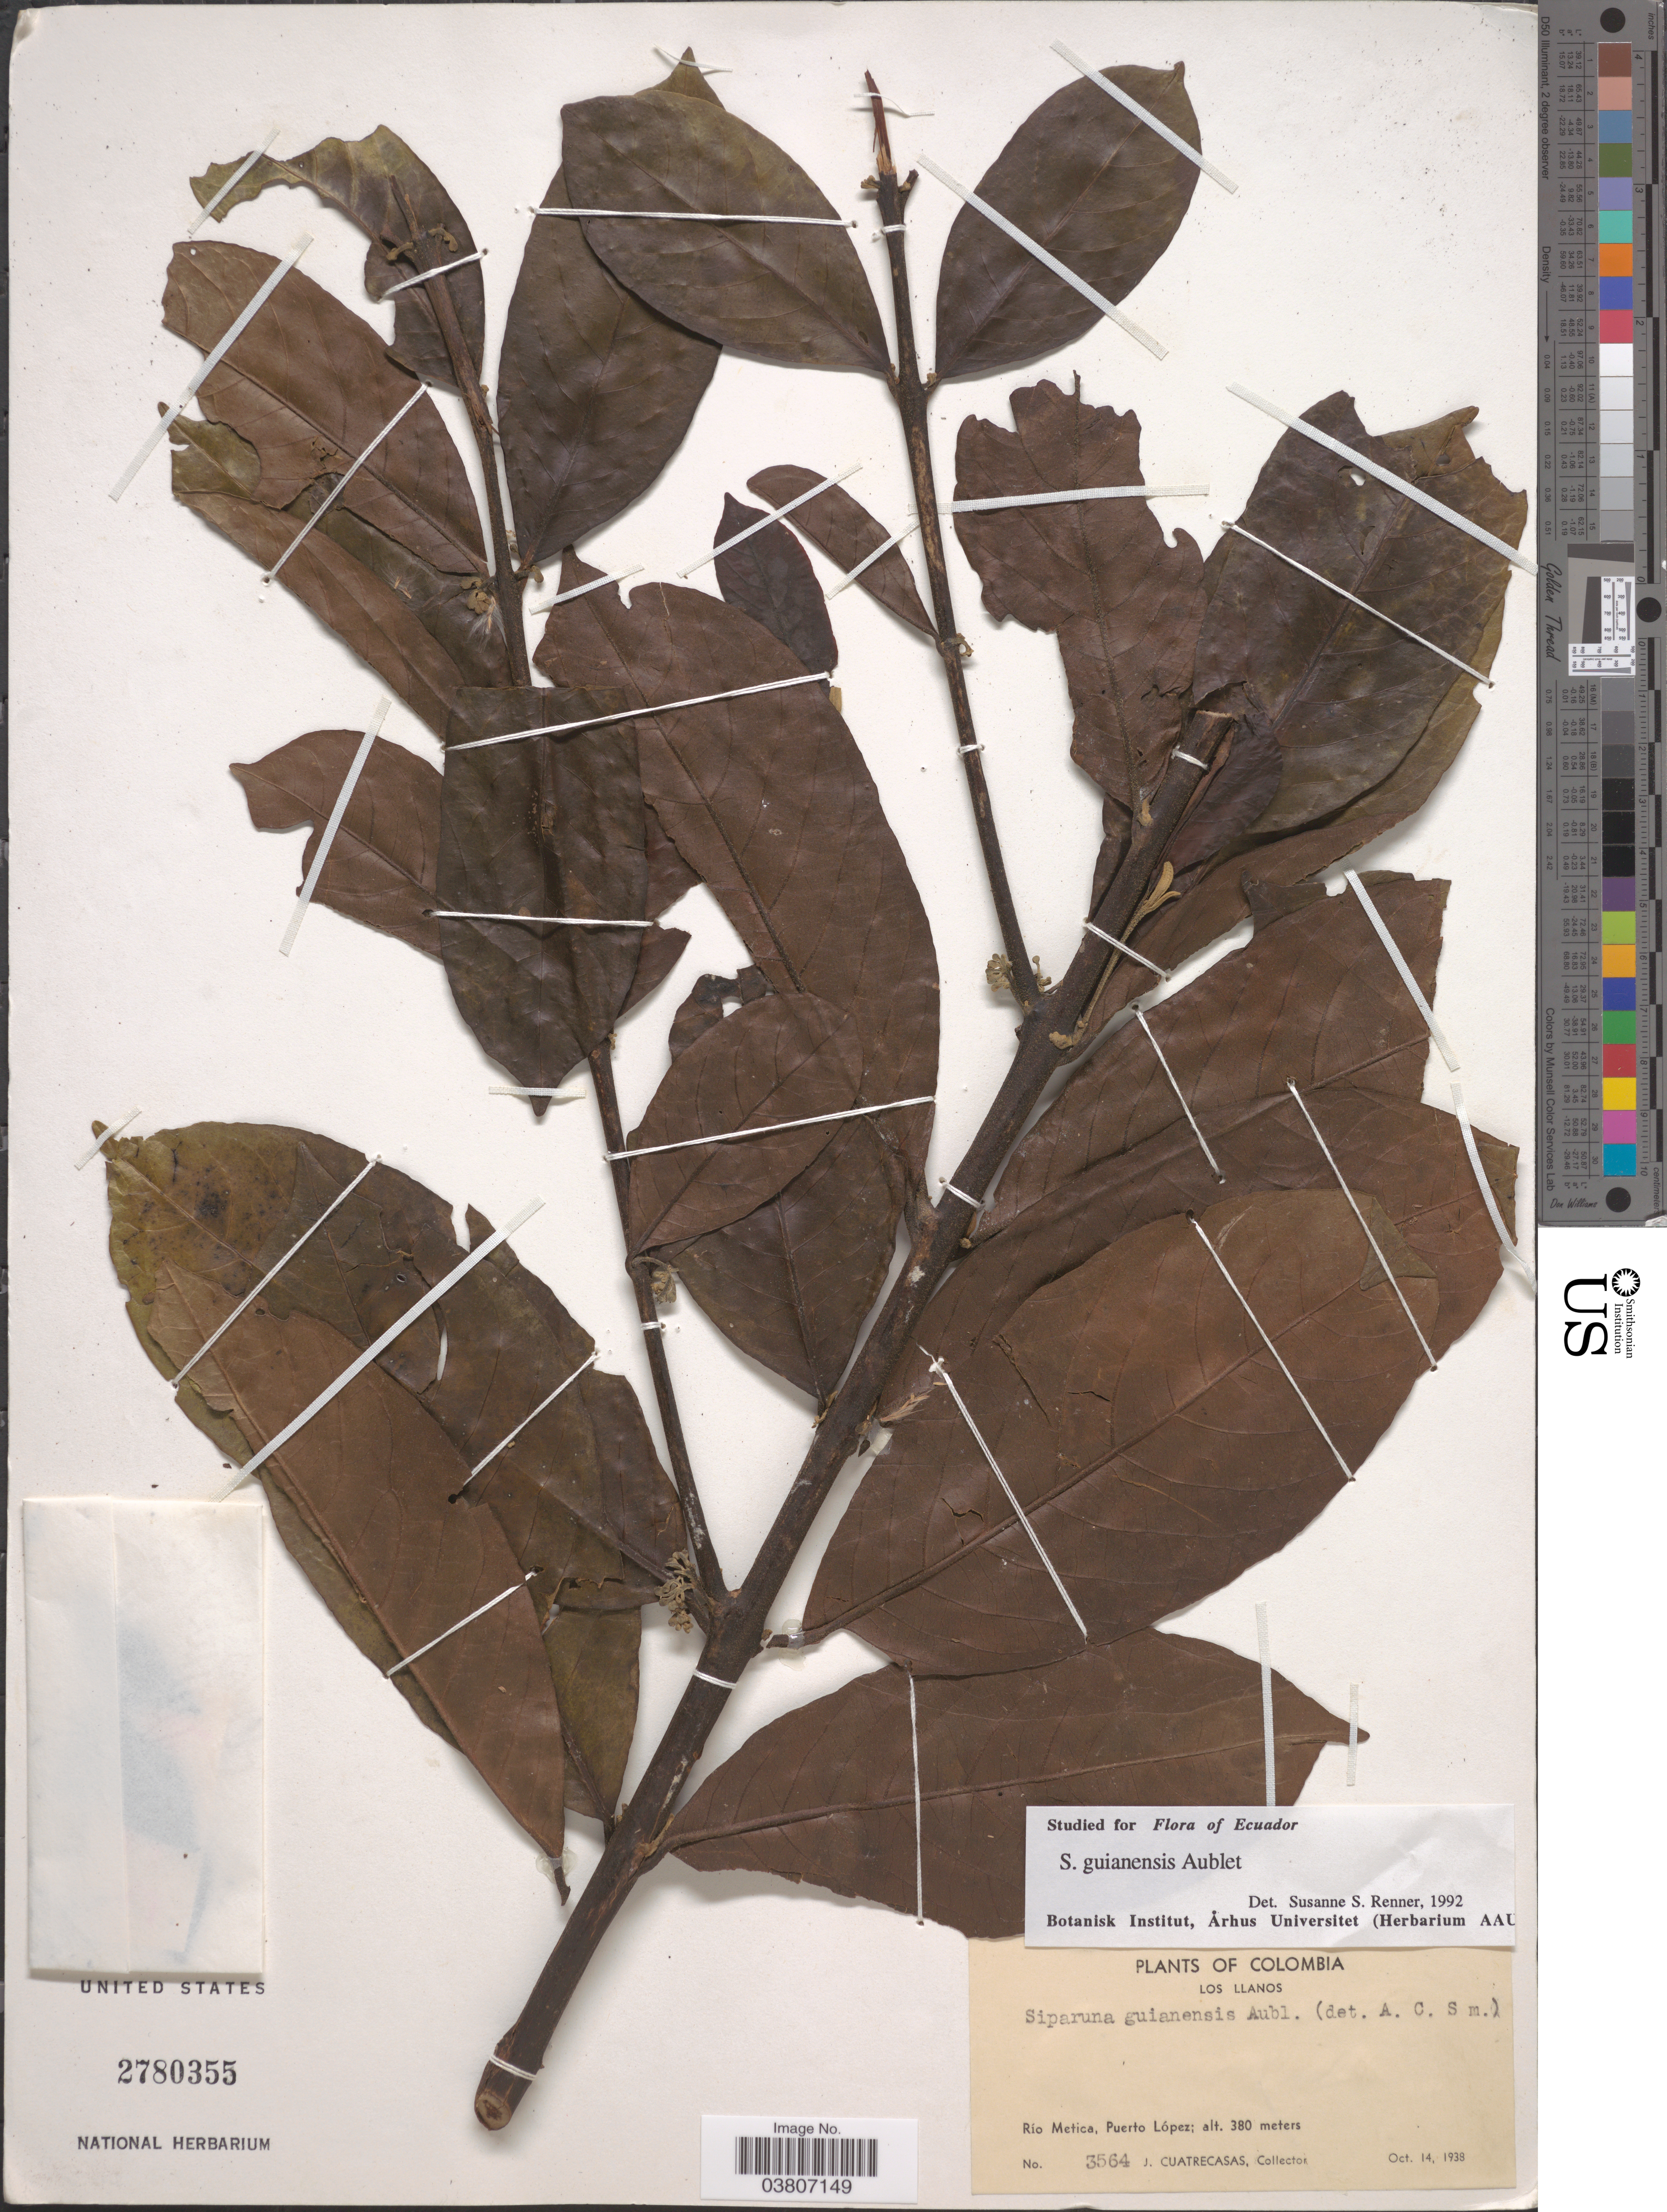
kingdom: Plantae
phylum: Tracheophyta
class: Magnoliopsida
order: Laurales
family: Siparunaceae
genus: Siparuna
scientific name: Siparuna guianensis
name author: Aubl.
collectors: J. Cuatrecasas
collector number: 3564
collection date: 1938-10-14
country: Colombia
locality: Los Llanos. Río Metica, Puerto López.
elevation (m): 380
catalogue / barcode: US 2780355